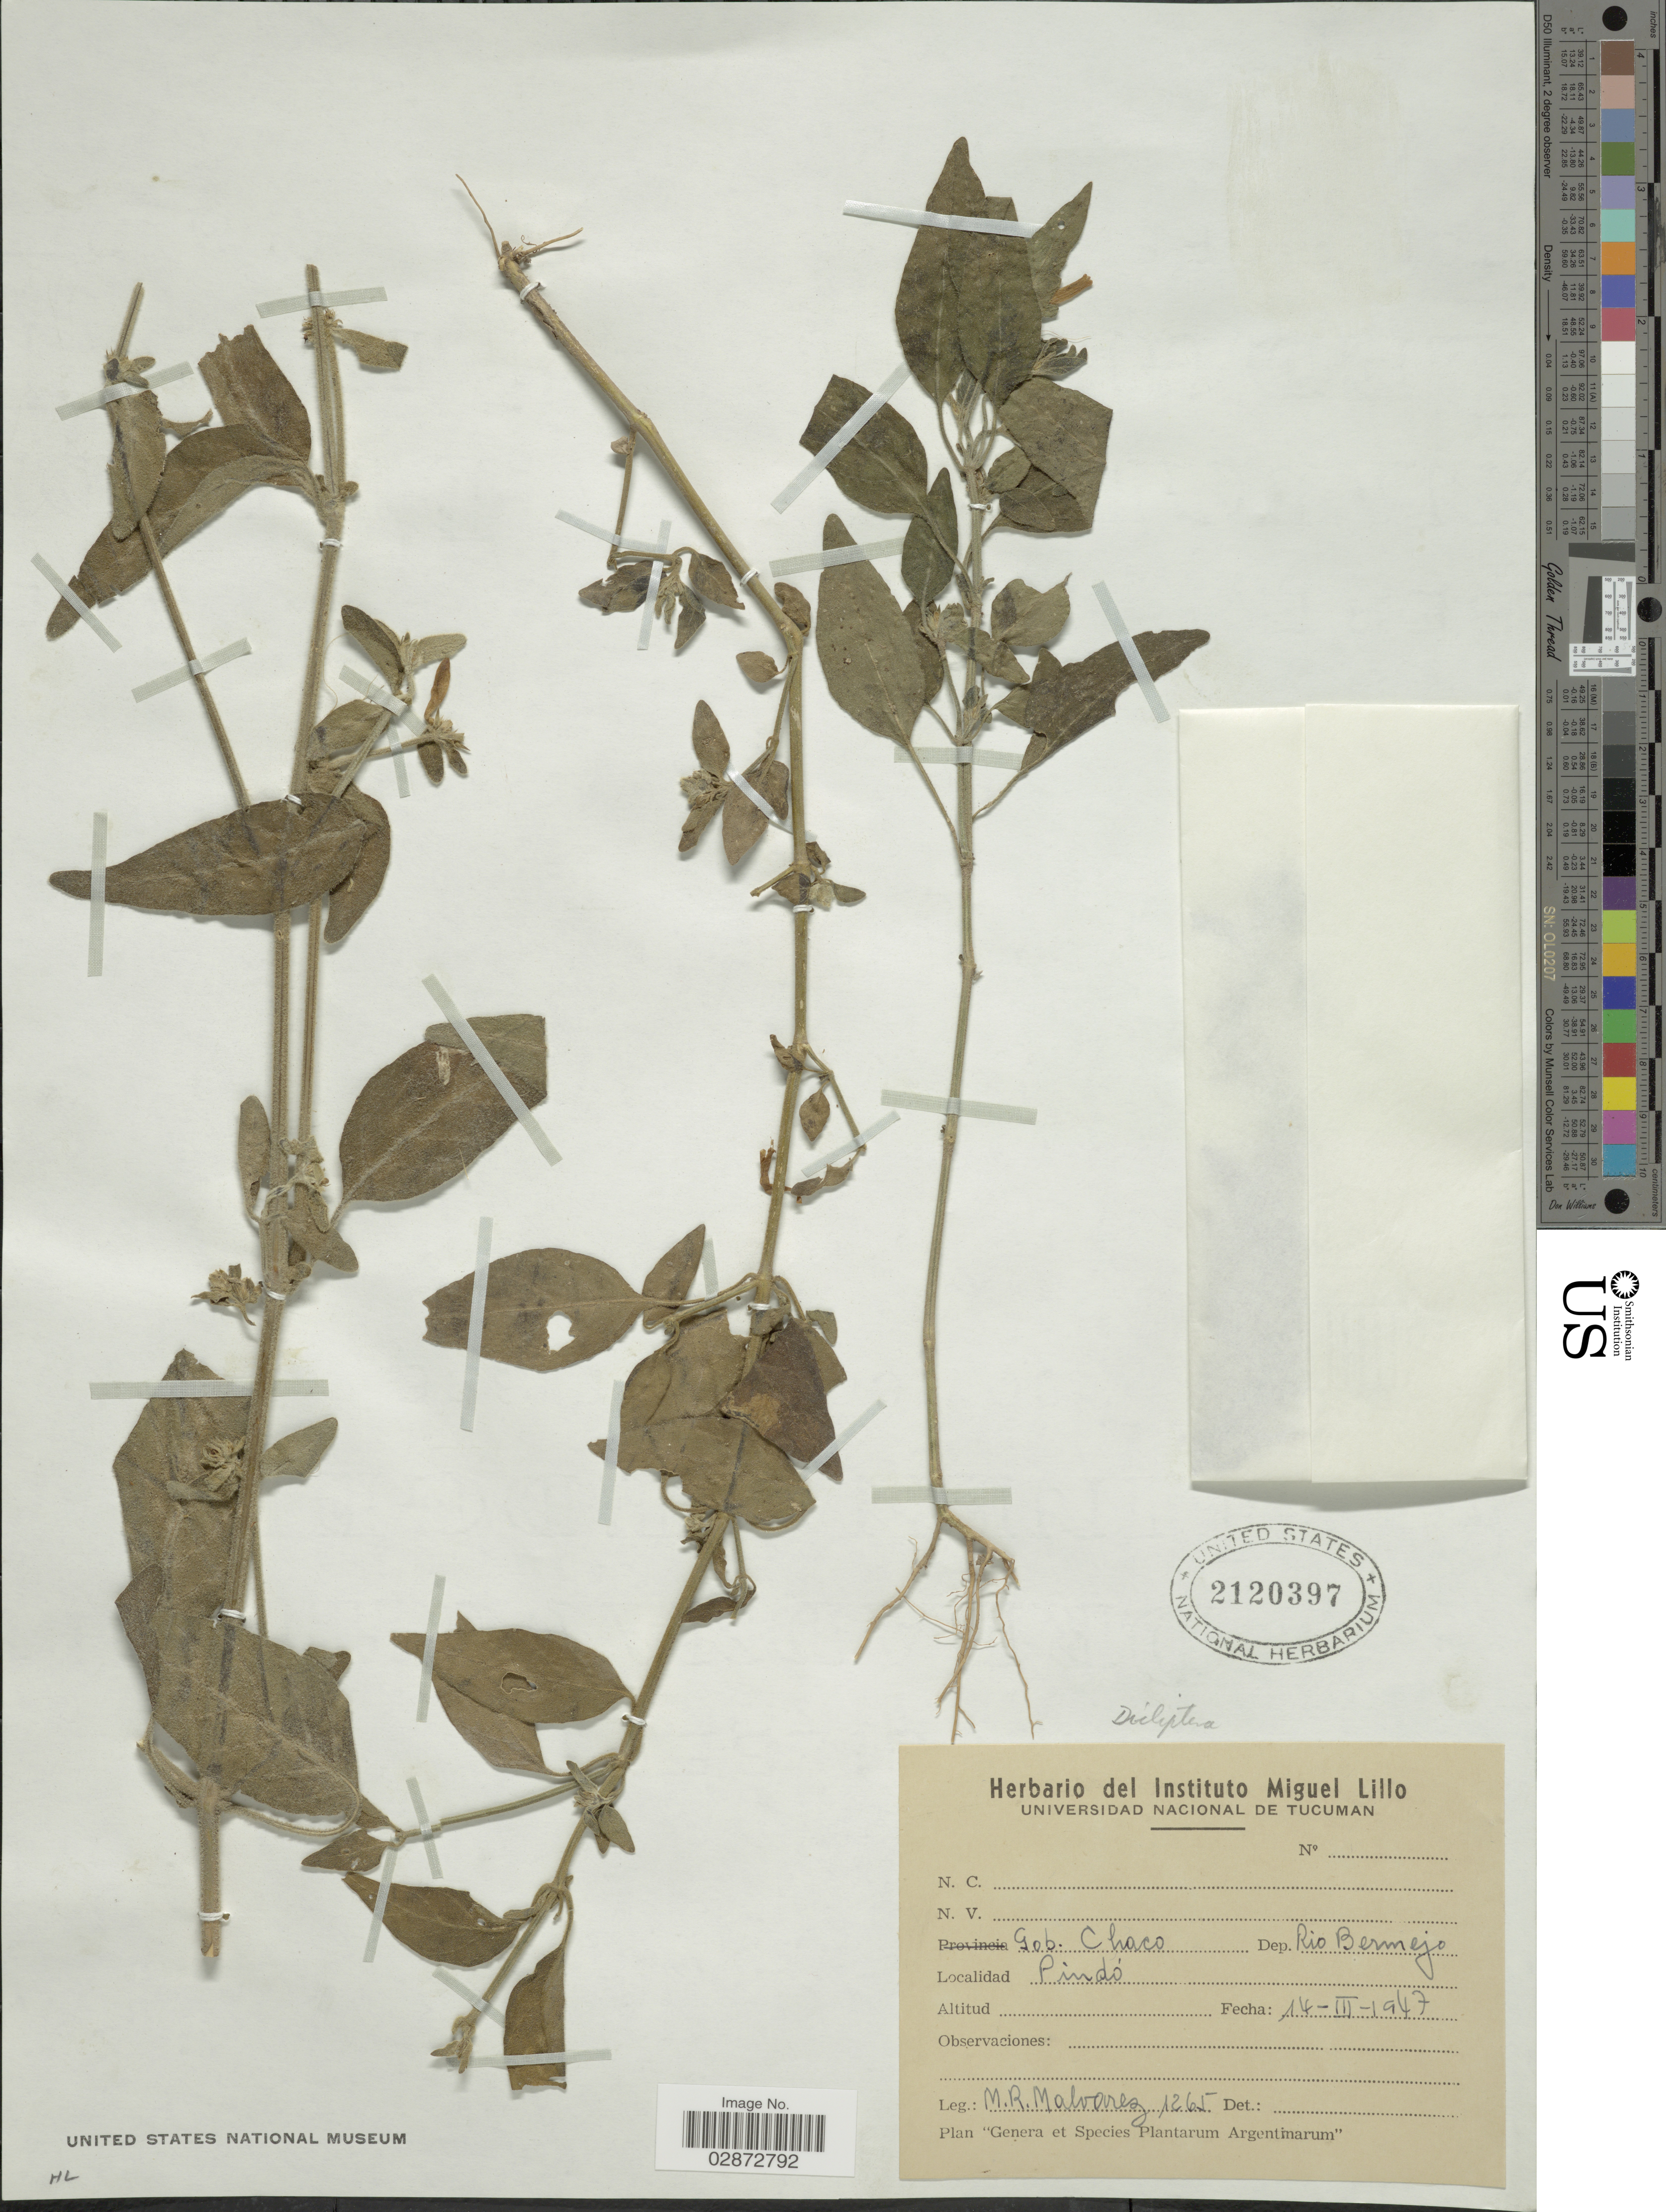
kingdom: Plantae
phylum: Tracheophyta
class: Magnoliopsida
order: Lamiales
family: Acanthaceae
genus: Dicliptera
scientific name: Dicliptera sp.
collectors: M. Malvárez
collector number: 1265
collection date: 1947-03-14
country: Argentina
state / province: Chaco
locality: Gob. Chaco, Dep. Rio Bermejo, Pindó.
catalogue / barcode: US 2120397